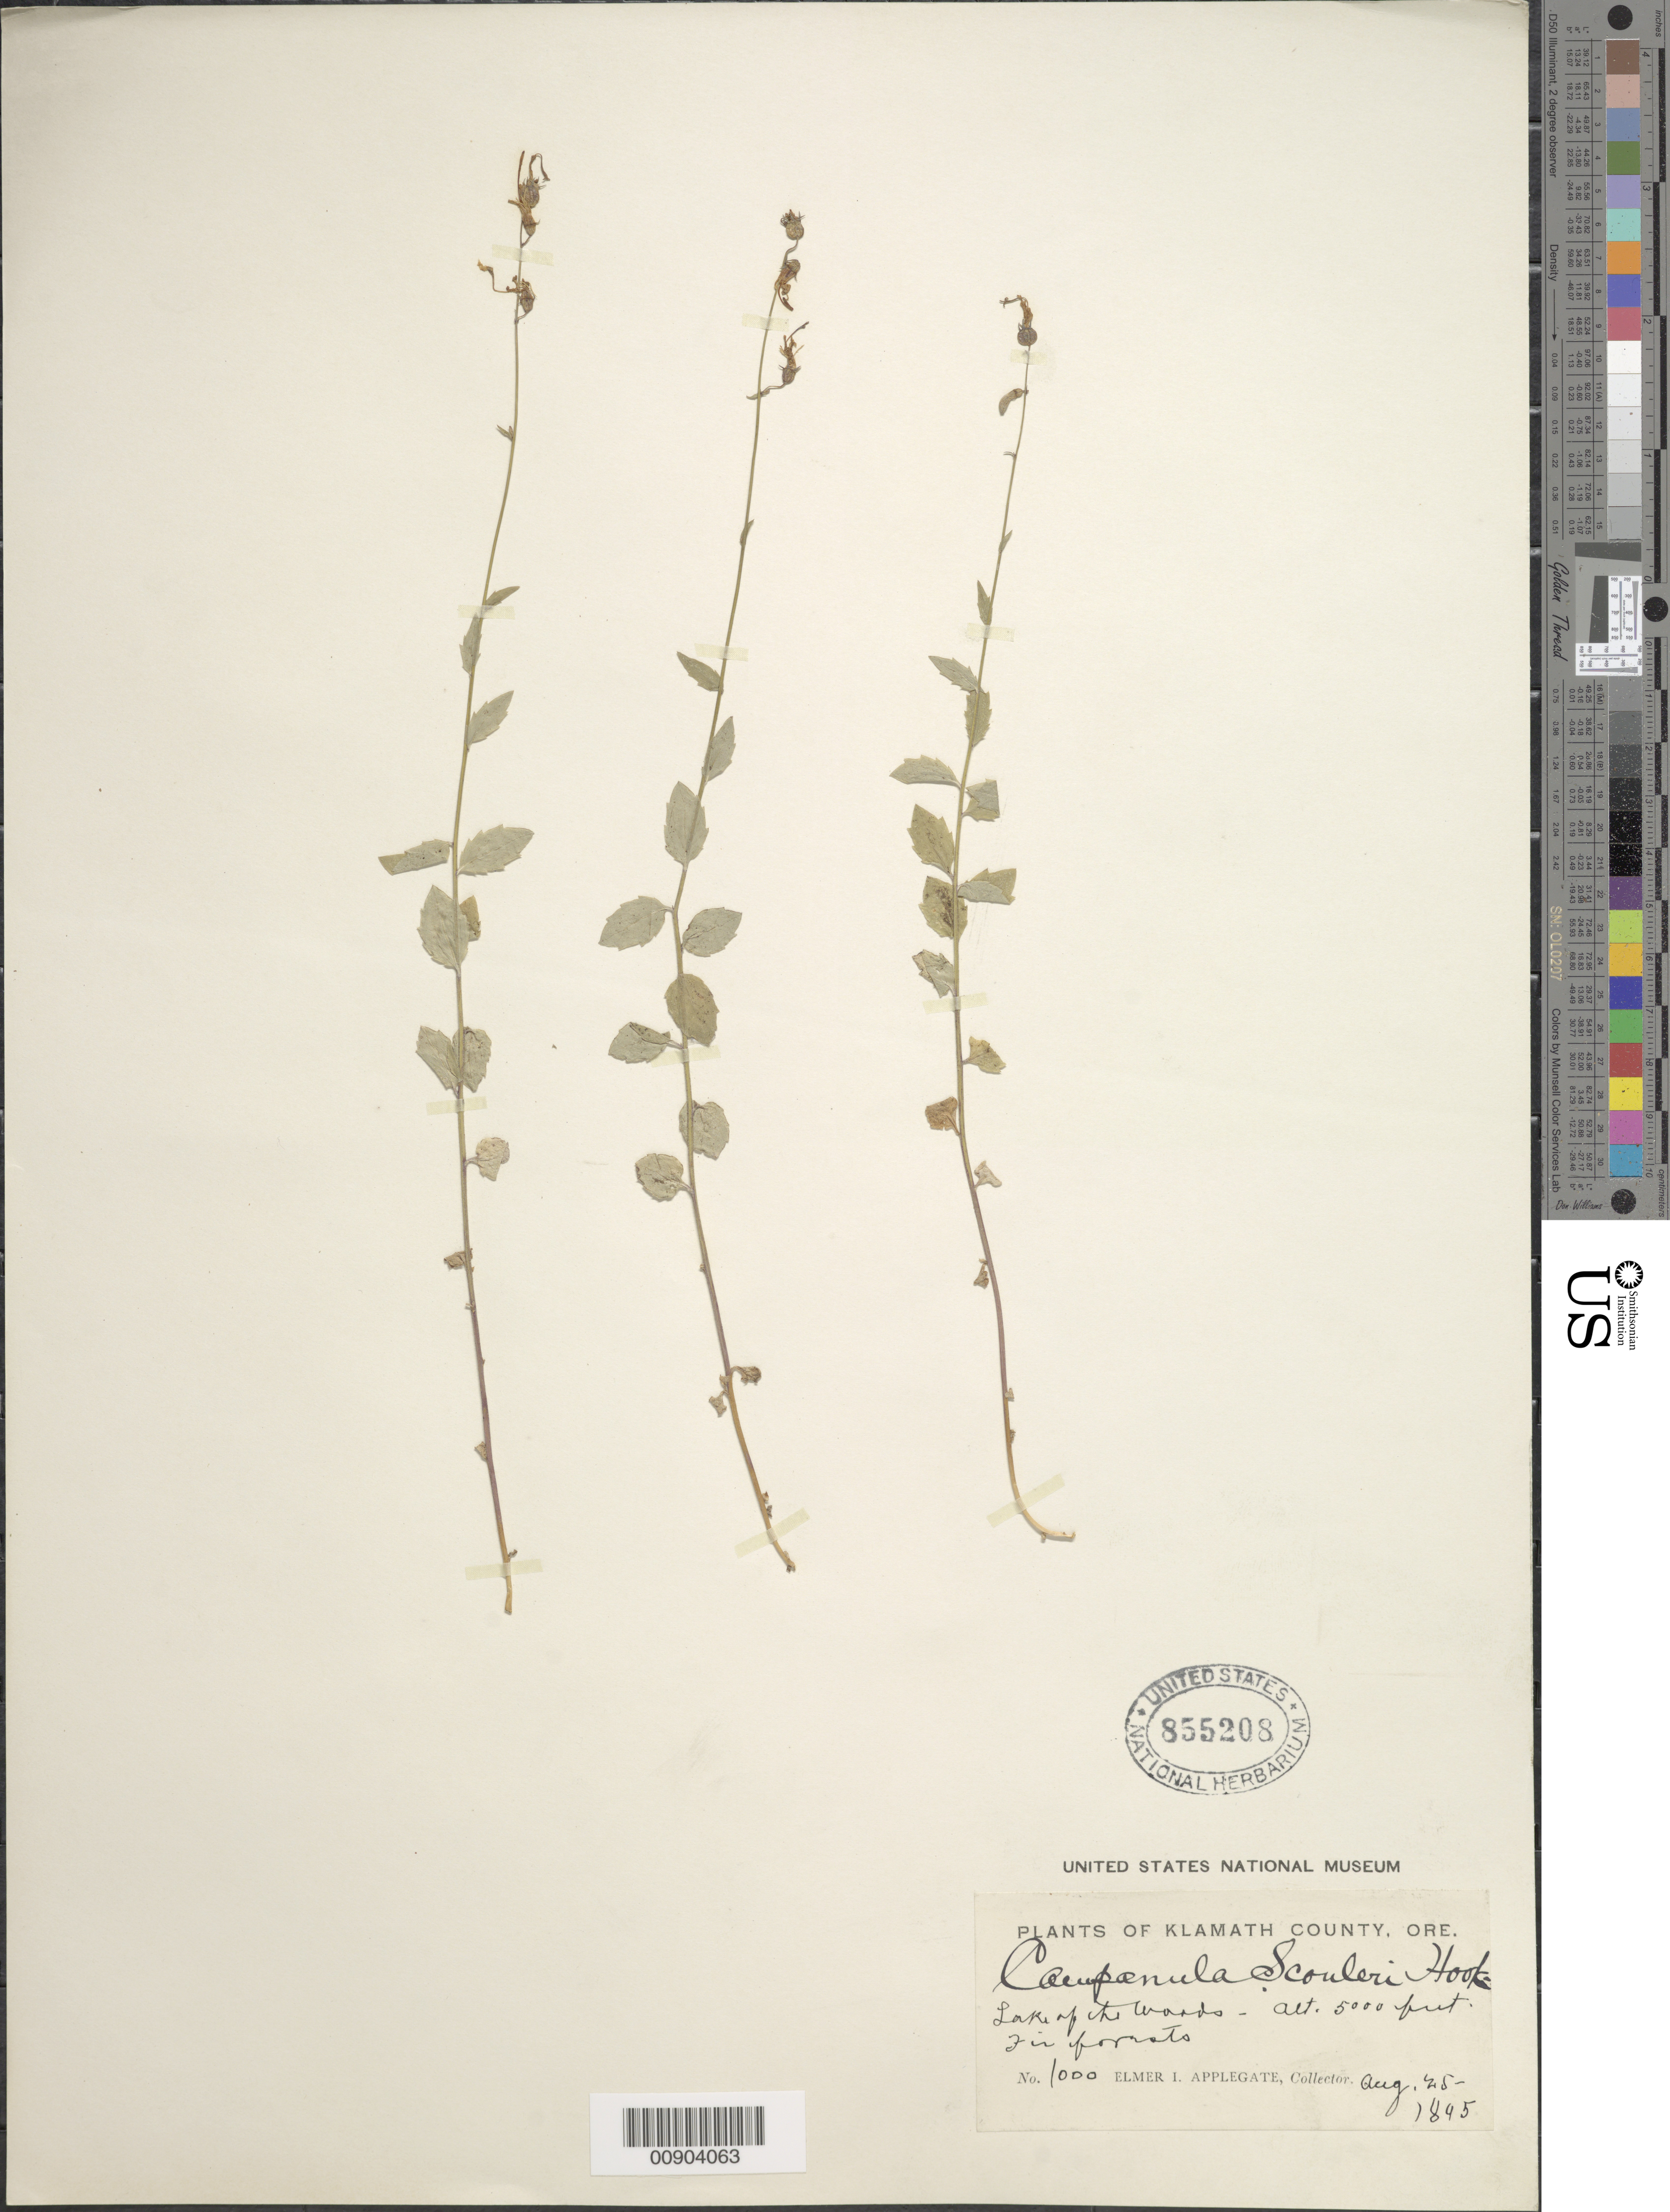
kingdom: Plantae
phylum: Tracheophyta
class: Magnoliopsida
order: Asterales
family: Campanulaceae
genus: Campanula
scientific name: Campanula prenanthoides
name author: Durand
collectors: E. I. Applegate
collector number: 1000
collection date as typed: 25 Apr 1895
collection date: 1895-04-25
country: United States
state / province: Oregon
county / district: Klamath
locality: Lake-of-the-woods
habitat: fir forests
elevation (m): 1524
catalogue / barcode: US 855208